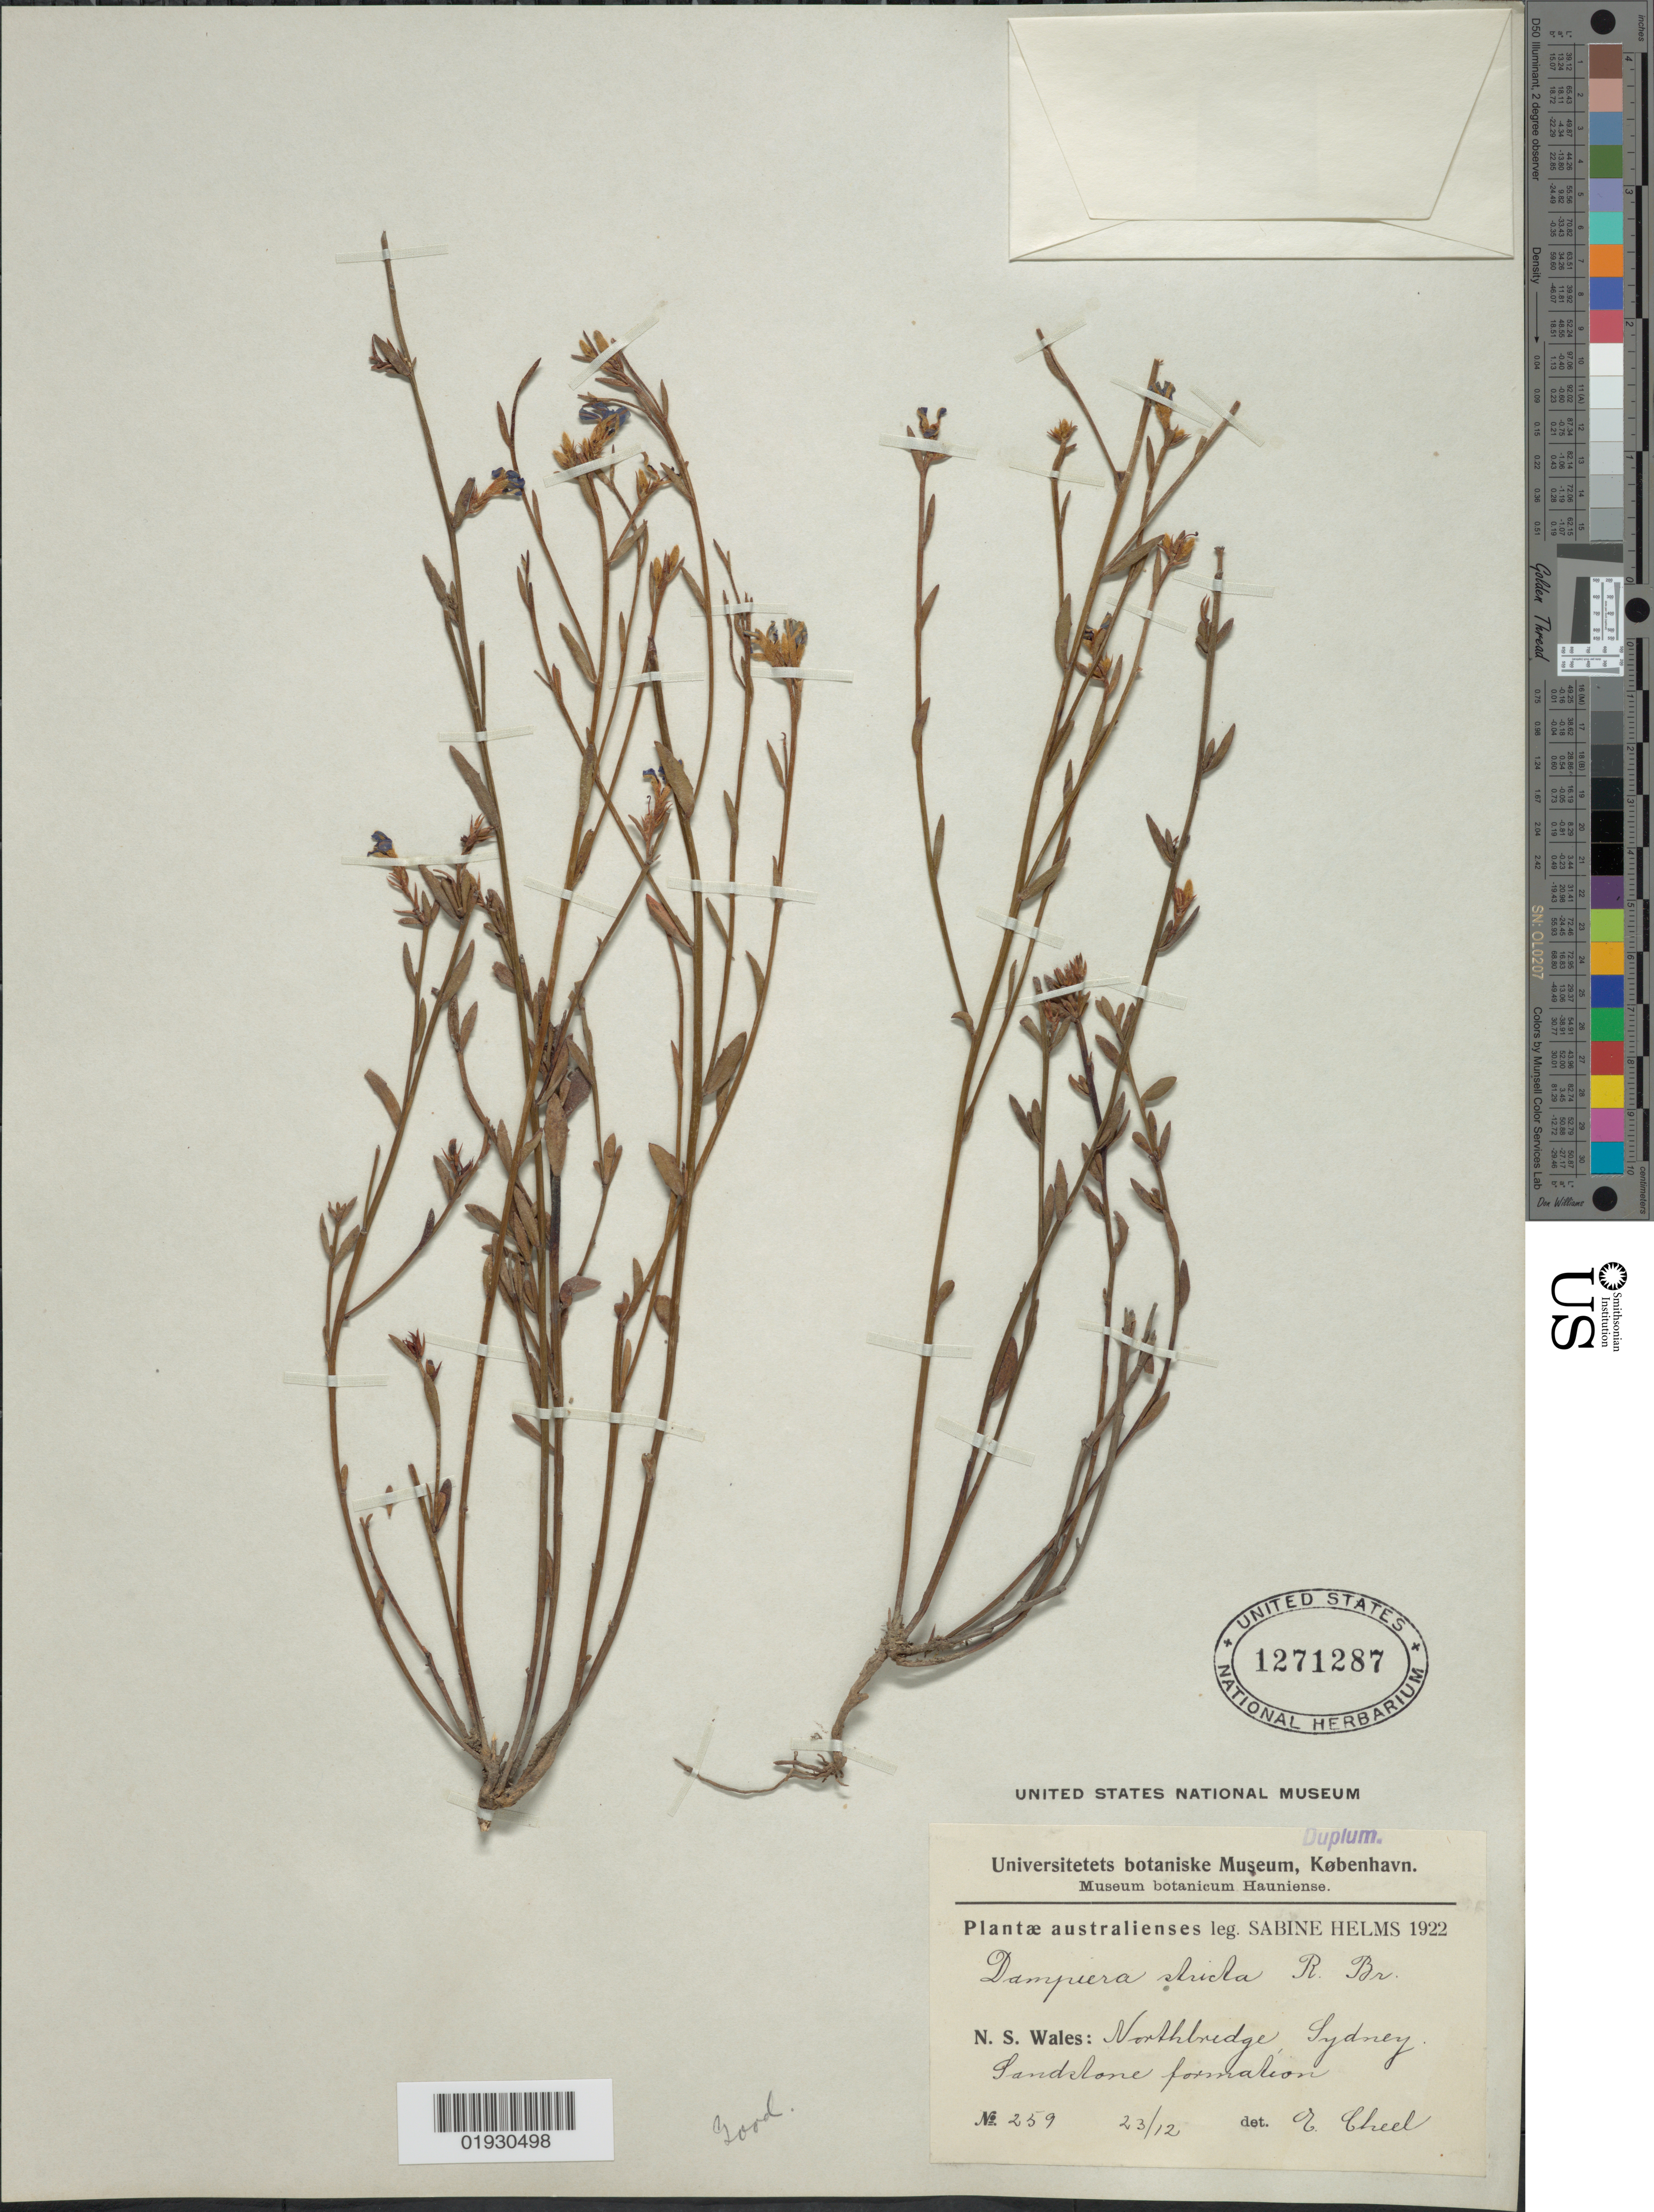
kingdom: Plantae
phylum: Tracheophyta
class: Magnoliopsida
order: Asterales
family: Goodeniaceae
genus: Dampiera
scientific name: Dampiera stricta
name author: (Sm.) R. Br.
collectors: S. Helms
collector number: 259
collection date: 1922-12-23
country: Australia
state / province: New South Wales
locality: Northbridge, Sydney.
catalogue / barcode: US 1271287